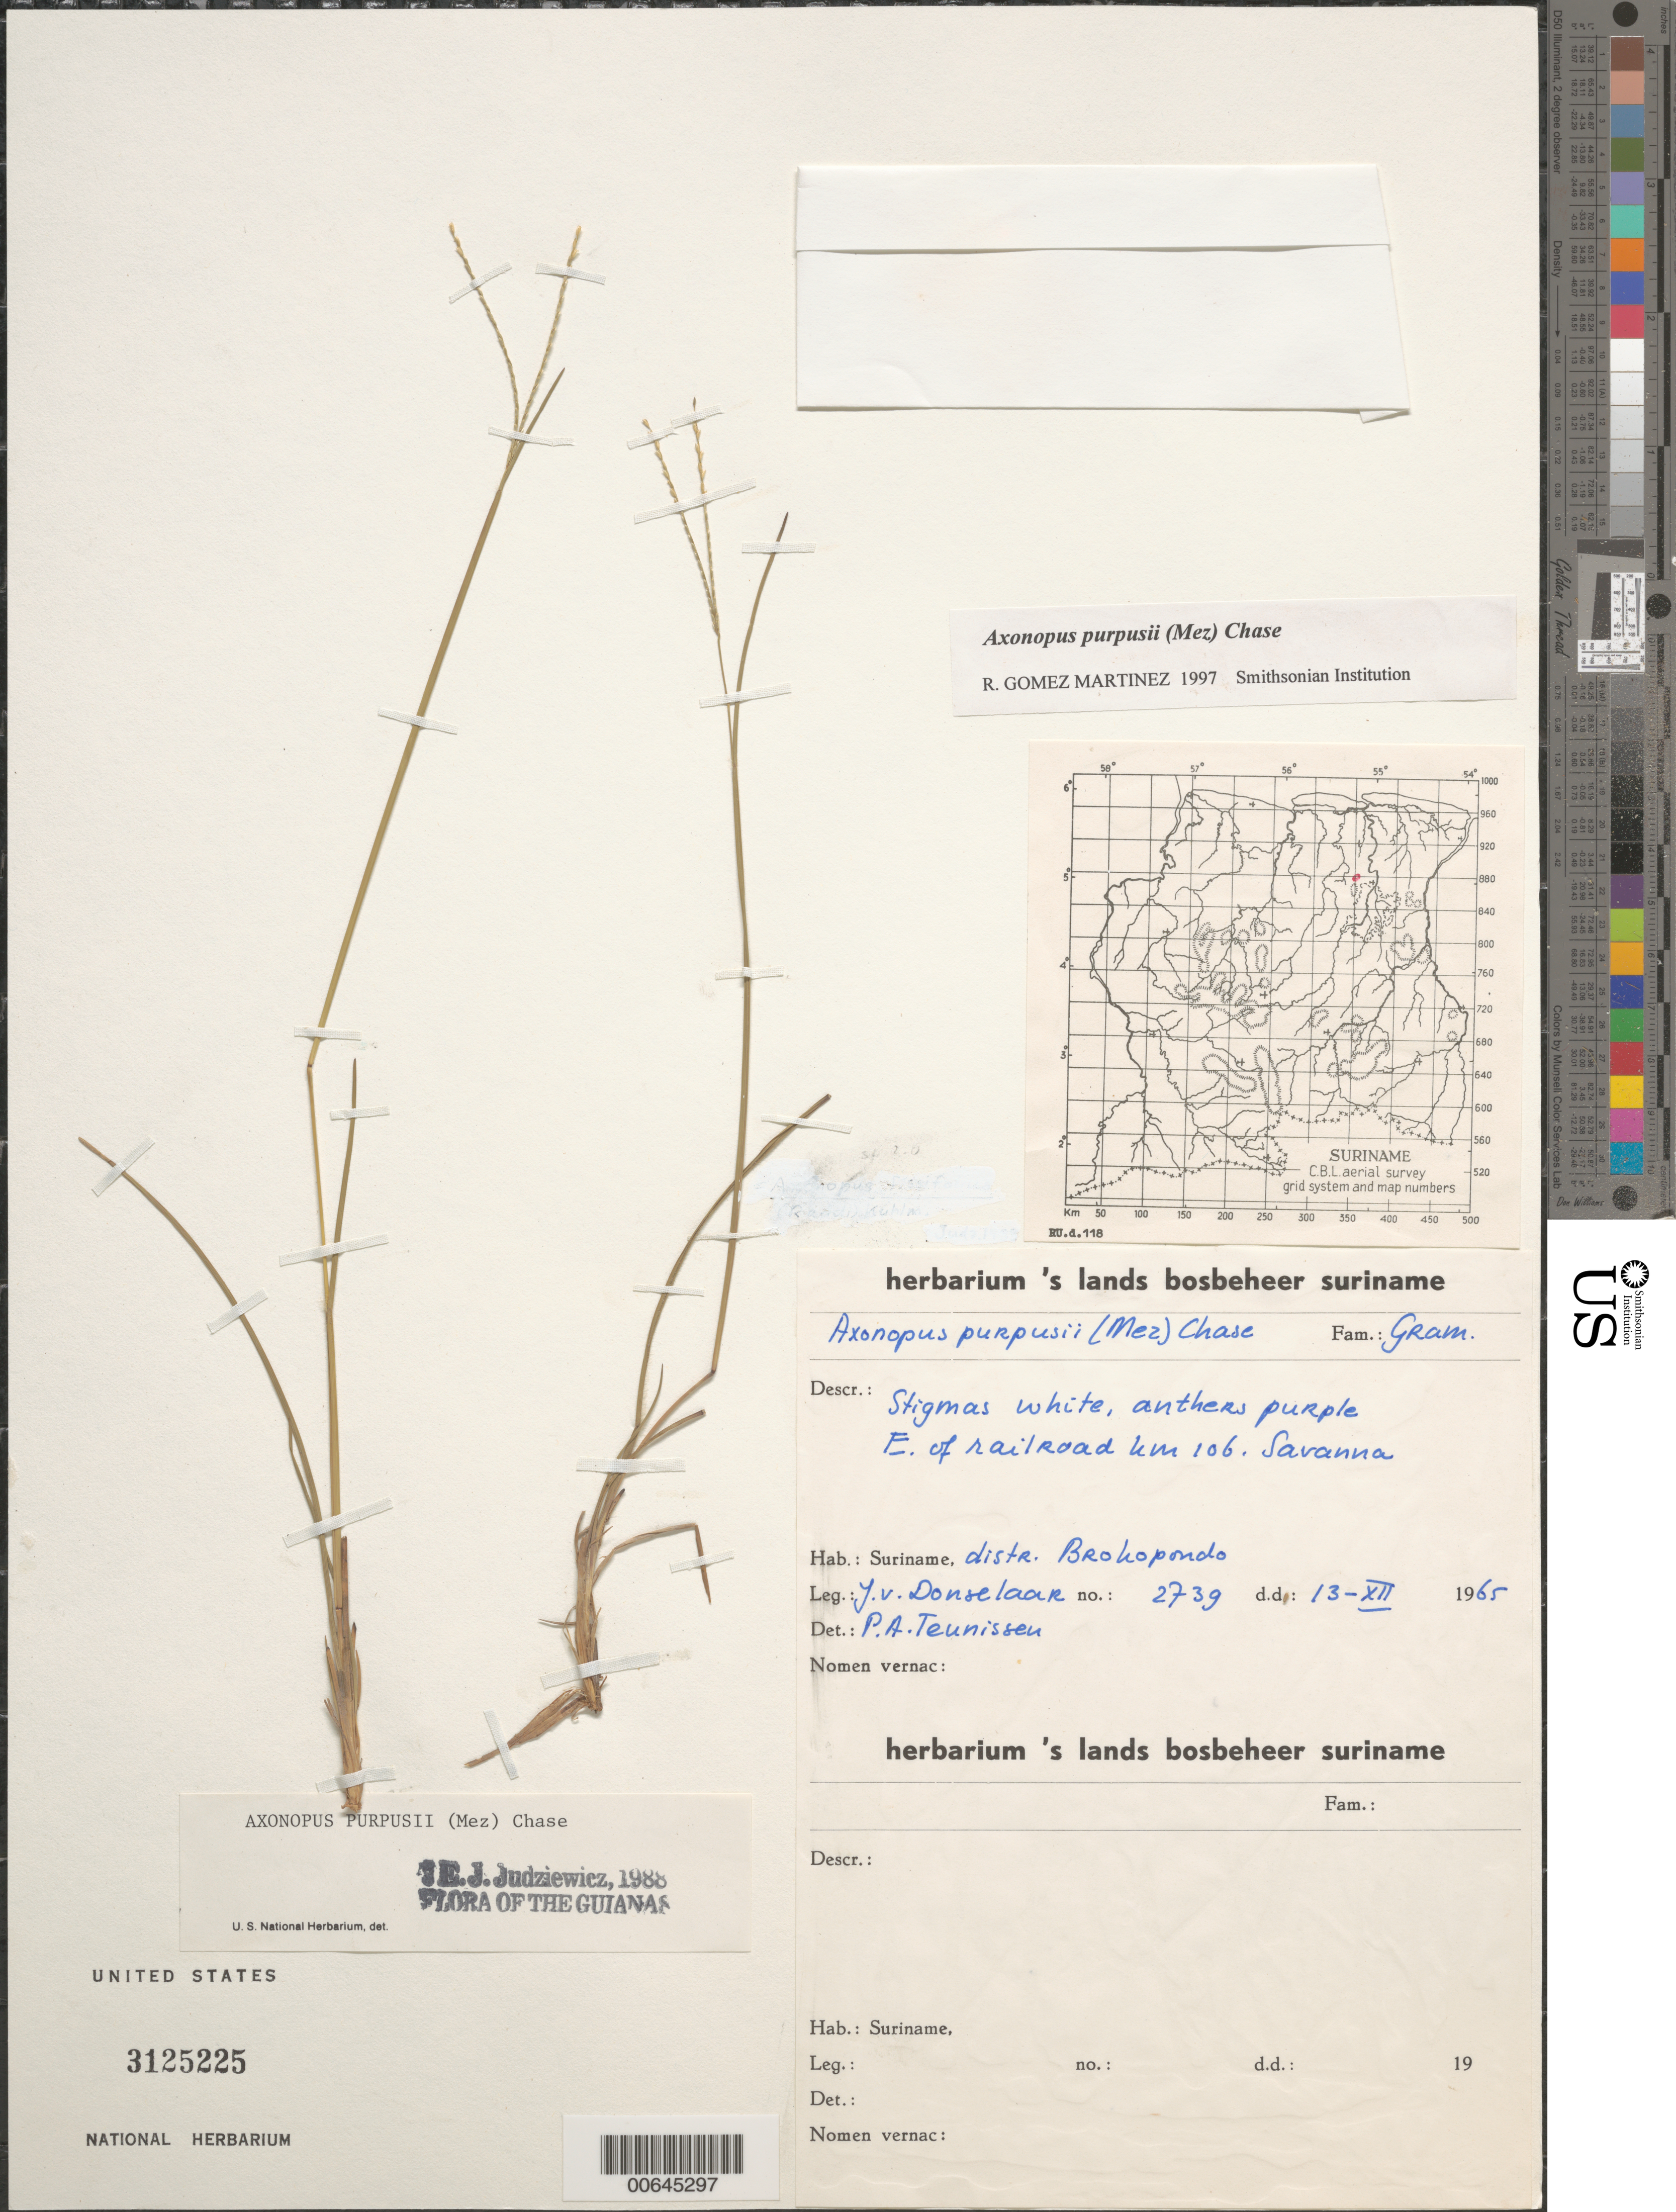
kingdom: Plantae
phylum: Tracheophyta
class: Liliopsida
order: Poales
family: Poaceae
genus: Axonopus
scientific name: Axonopus purpusii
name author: (Mez) Chase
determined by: Judziewicz, E. J.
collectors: J. Donselaar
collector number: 2739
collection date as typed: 13-Jun-65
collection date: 1965-06-13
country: Suriname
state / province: Brokopondo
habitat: E of railroad, km 106. Savanna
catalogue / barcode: US 3125225